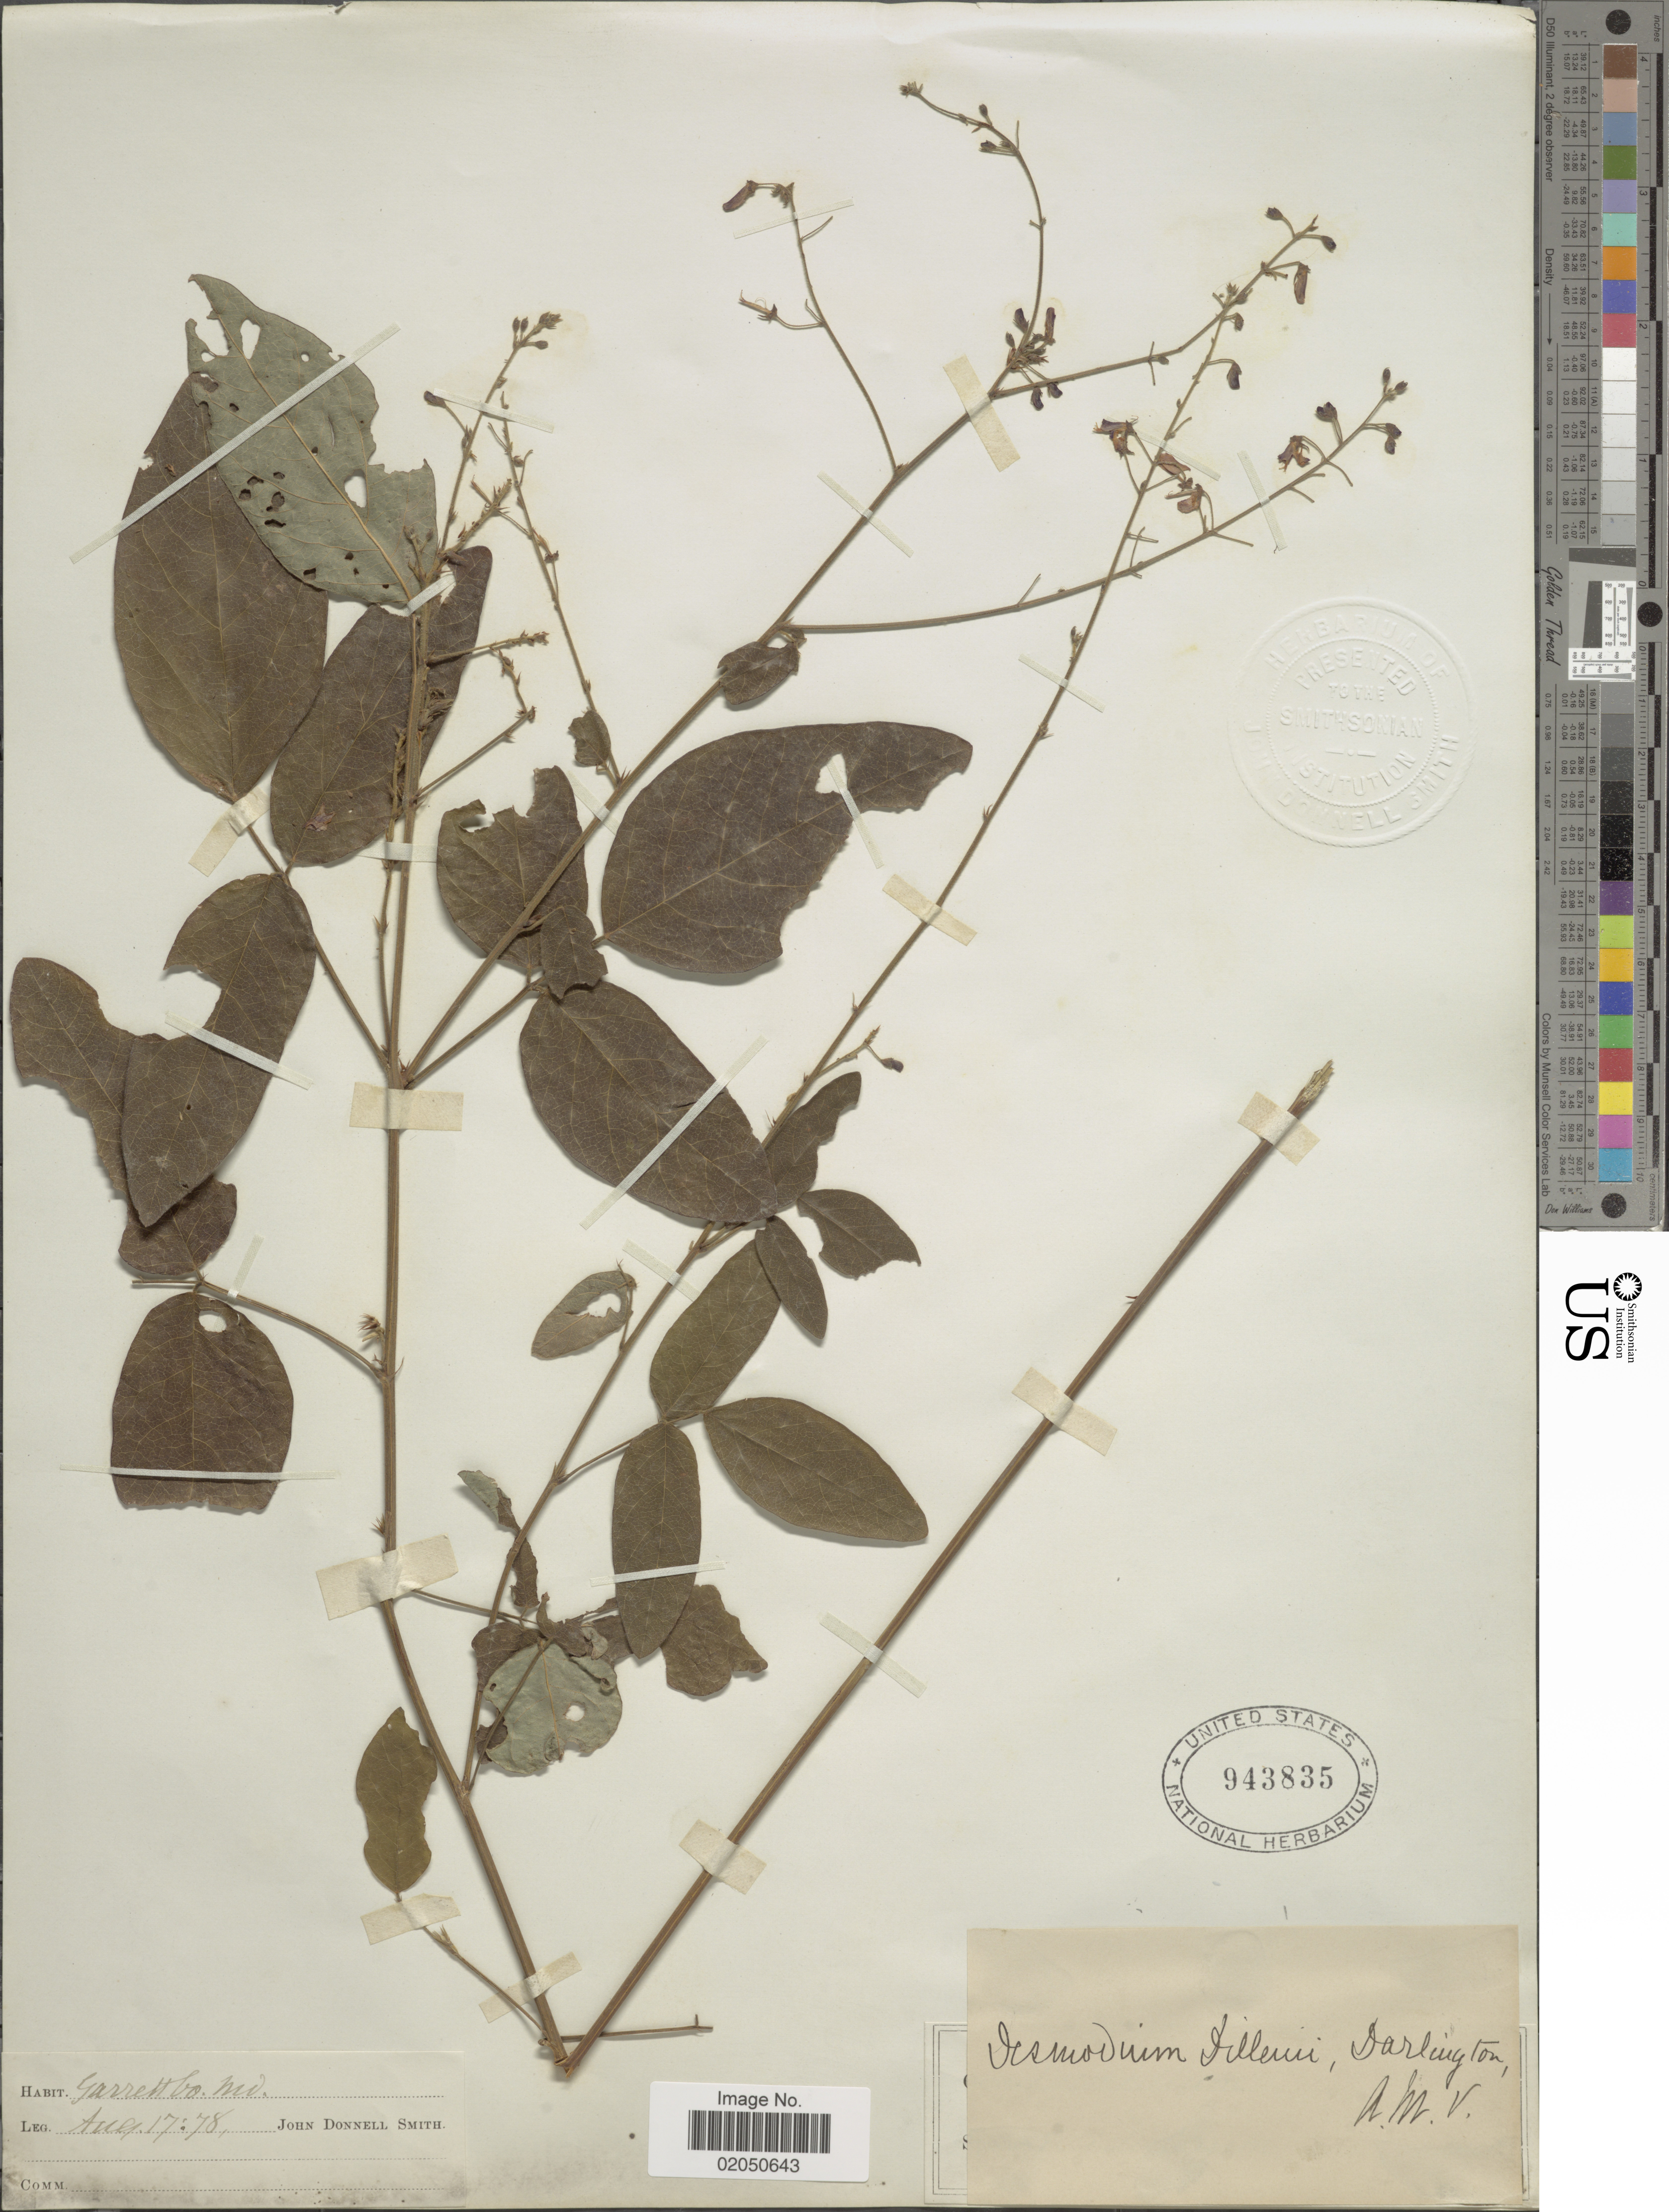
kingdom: Plantae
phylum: Tracheophyta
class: Magnoliopsida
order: Fabales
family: Fabaceae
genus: Desmodium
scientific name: Desmodium glabellum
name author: (Michx.) DC.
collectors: J. Donnell Smith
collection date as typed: Transcribed d/m/y: 17/8/78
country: United States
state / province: Maryland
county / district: Garrett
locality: Garrett Co.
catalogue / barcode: US 943835